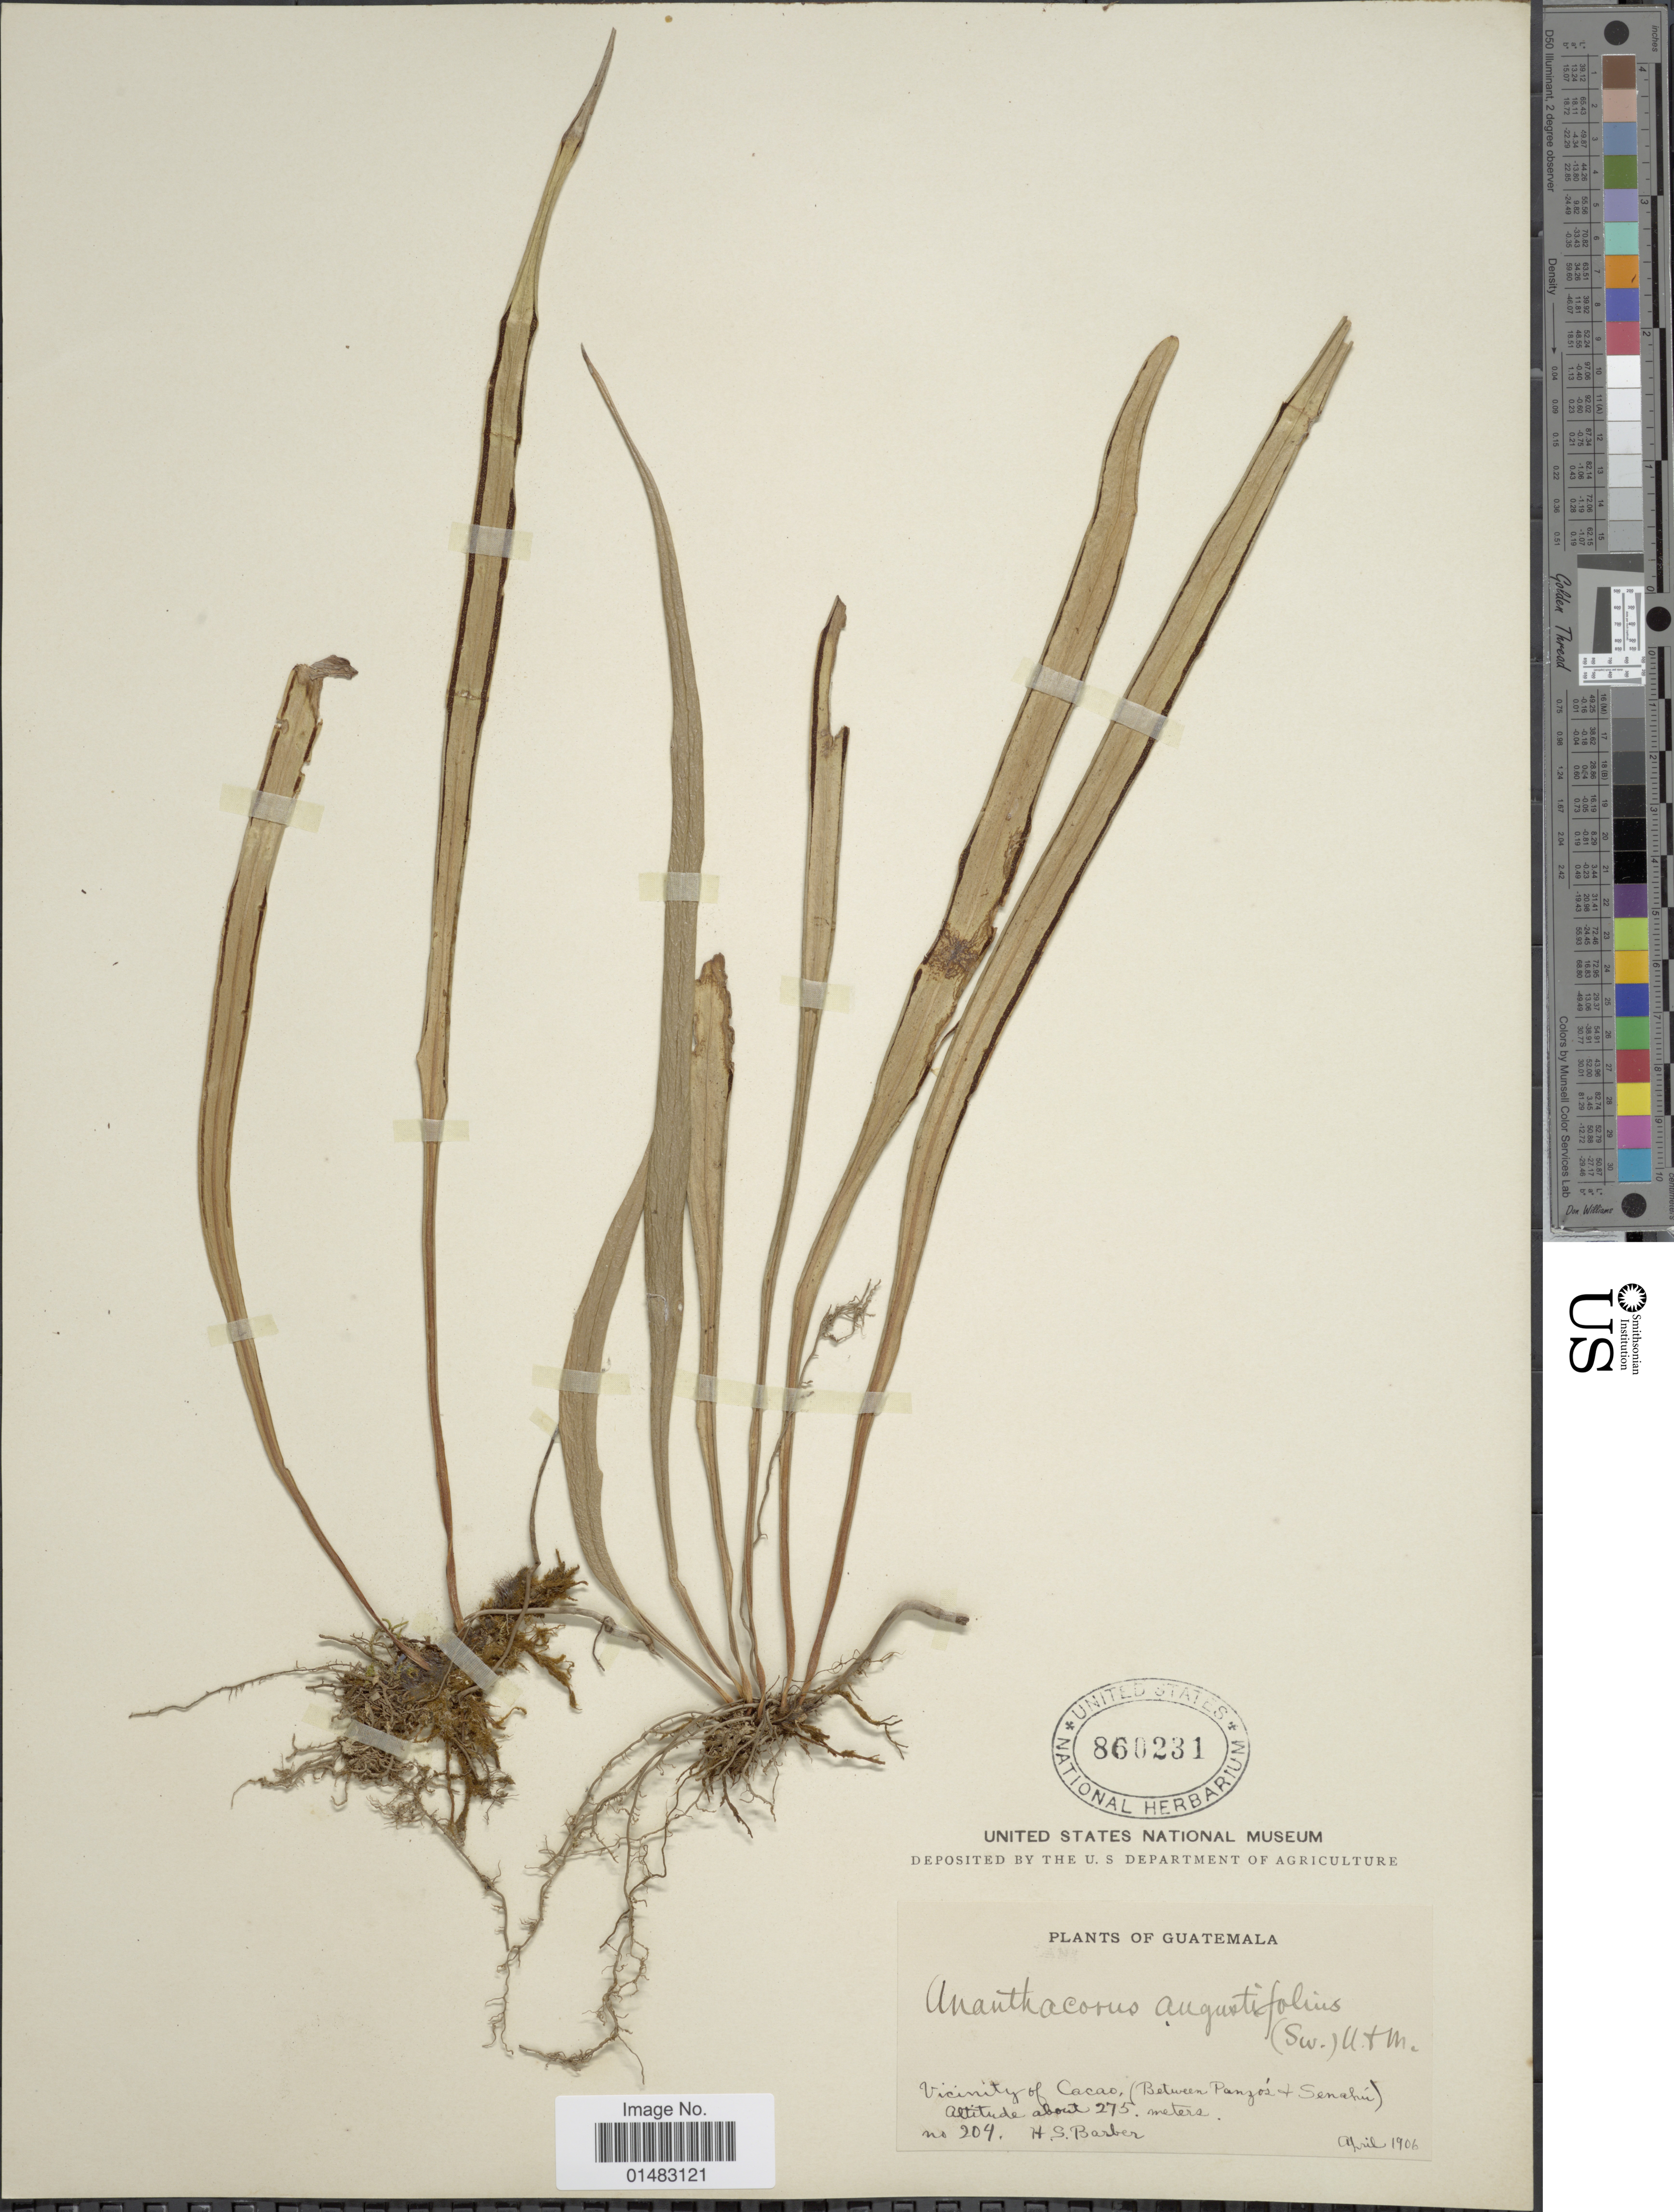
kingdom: Plantae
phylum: Tracheophyta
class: Polypodiopsida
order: Polypodiales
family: Pteridaceae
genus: Ananthacorus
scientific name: Ananthacorus angustifolius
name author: (Sw.) Underw. & Maxon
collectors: H. Barber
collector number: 204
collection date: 1906-04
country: Guatemala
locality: Vicinity of Cacao, (between Panzos and Senahu).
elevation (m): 275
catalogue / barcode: US 860231